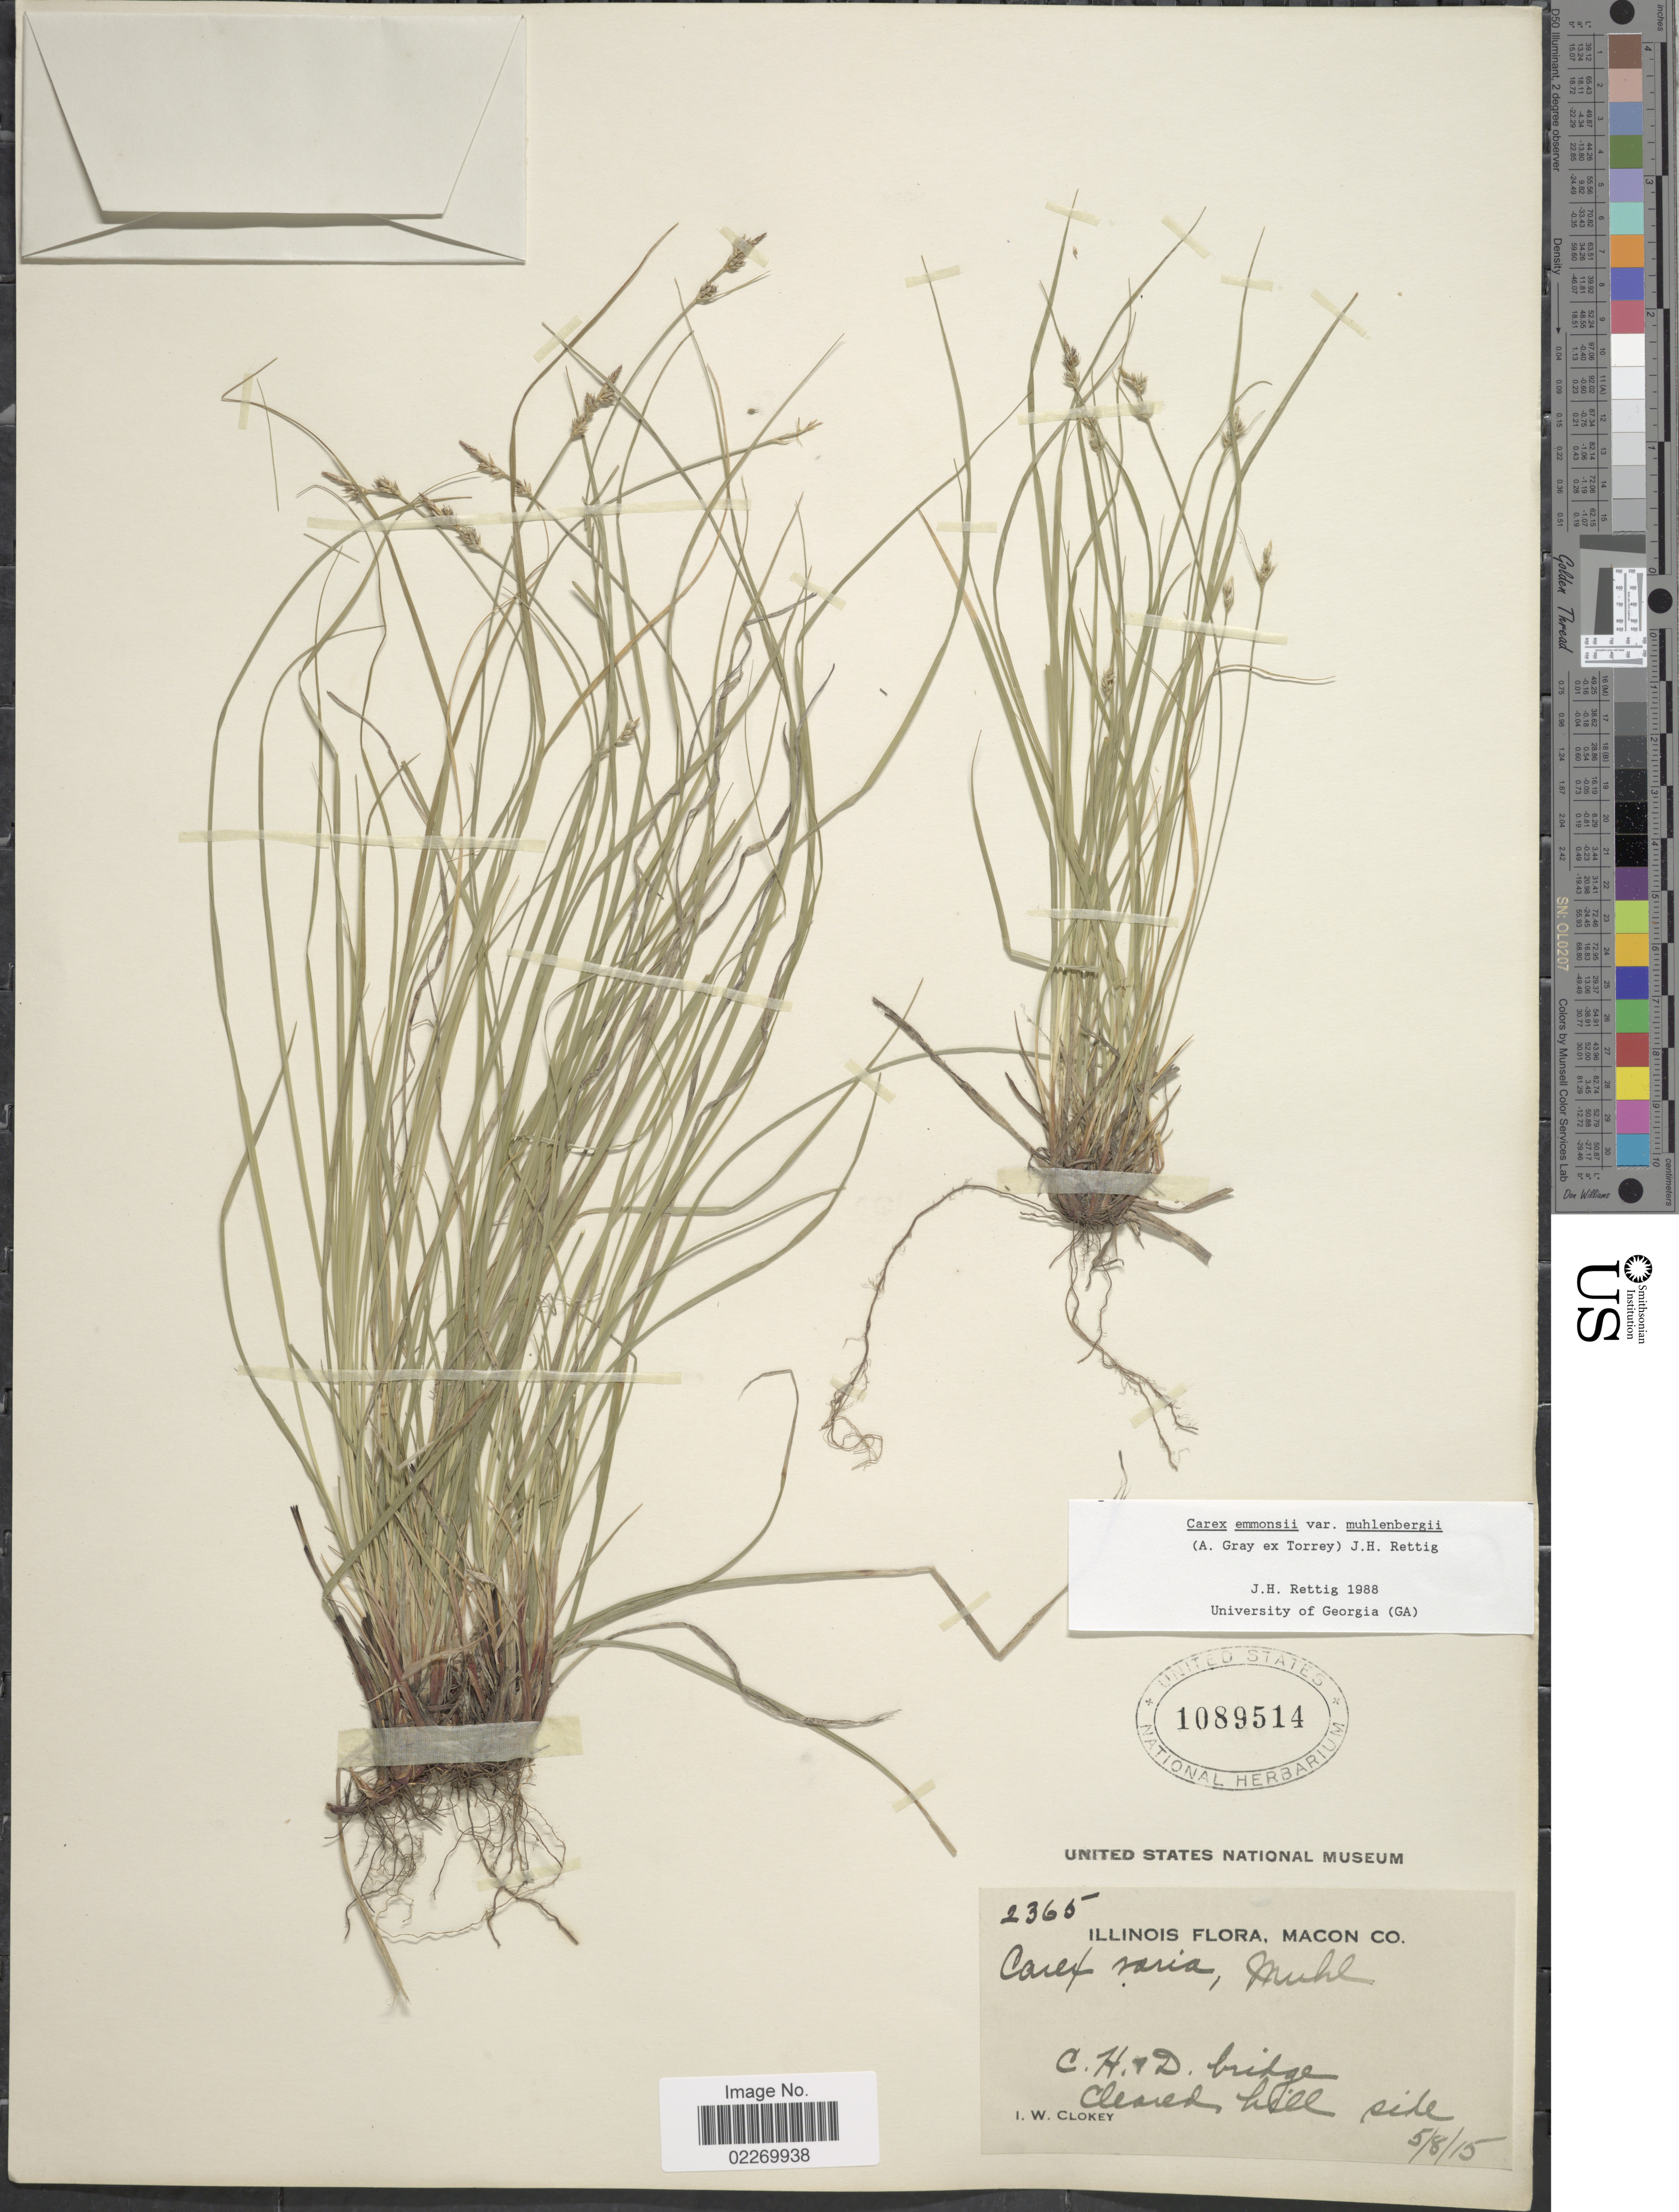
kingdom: Plantae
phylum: Tracheophyta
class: Liliopsida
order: Poales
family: Cyperaceae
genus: Carex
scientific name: Carex albicans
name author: Willd. ex Spreng.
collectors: I. W. Clokey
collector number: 2365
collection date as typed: Transcribed d/m/y: 5/8/15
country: United States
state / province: Illinois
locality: Macon Co., C.H.D. bridge, cleared hill side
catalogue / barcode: US 1089514